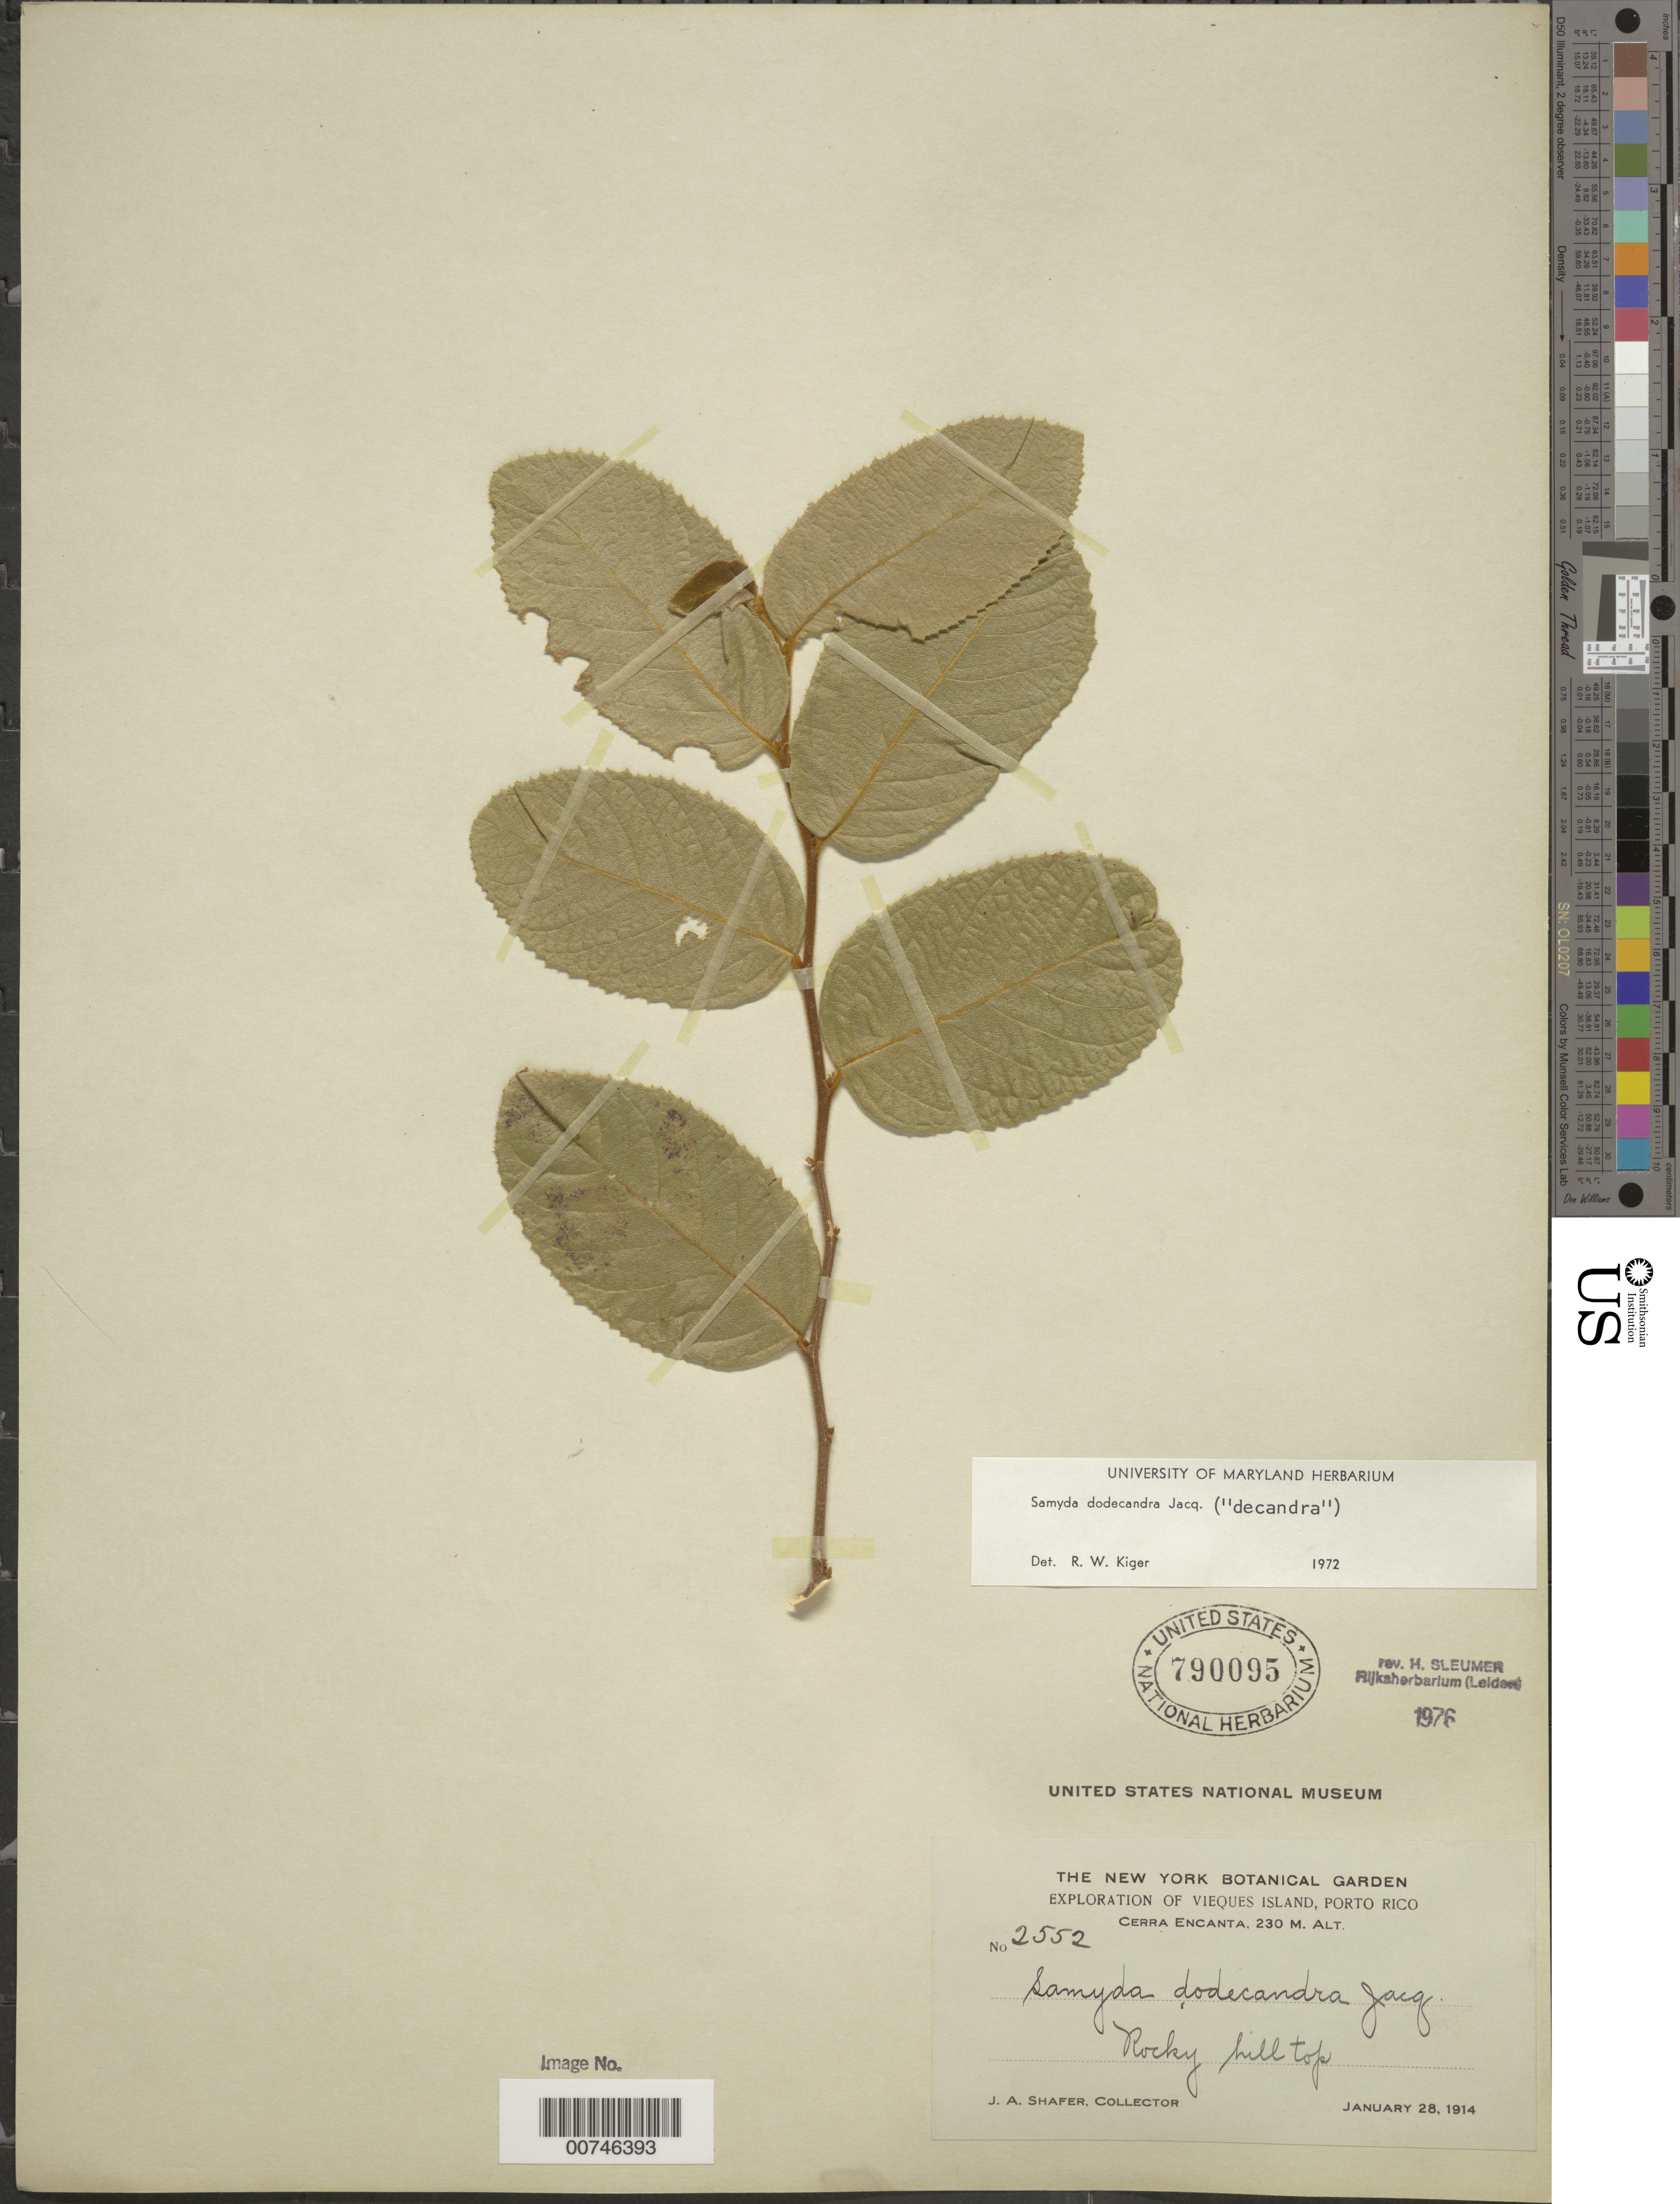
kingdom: Plantae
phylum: Tracheophyta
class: Magnoliopsida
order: Malpighiales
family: Salicaceae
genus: Casearia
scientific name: Casearia dodecandra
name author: (Jacq.) T. Samar. & M.H. Alford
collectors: J. A. Shafer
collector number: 2552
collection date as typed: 28 Jan 1914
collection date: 1914-01-28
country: Puerto Rico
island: Vieques I.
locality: Cerra Encanta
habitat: Rocky hill top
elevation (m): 230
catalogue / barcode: US 790095